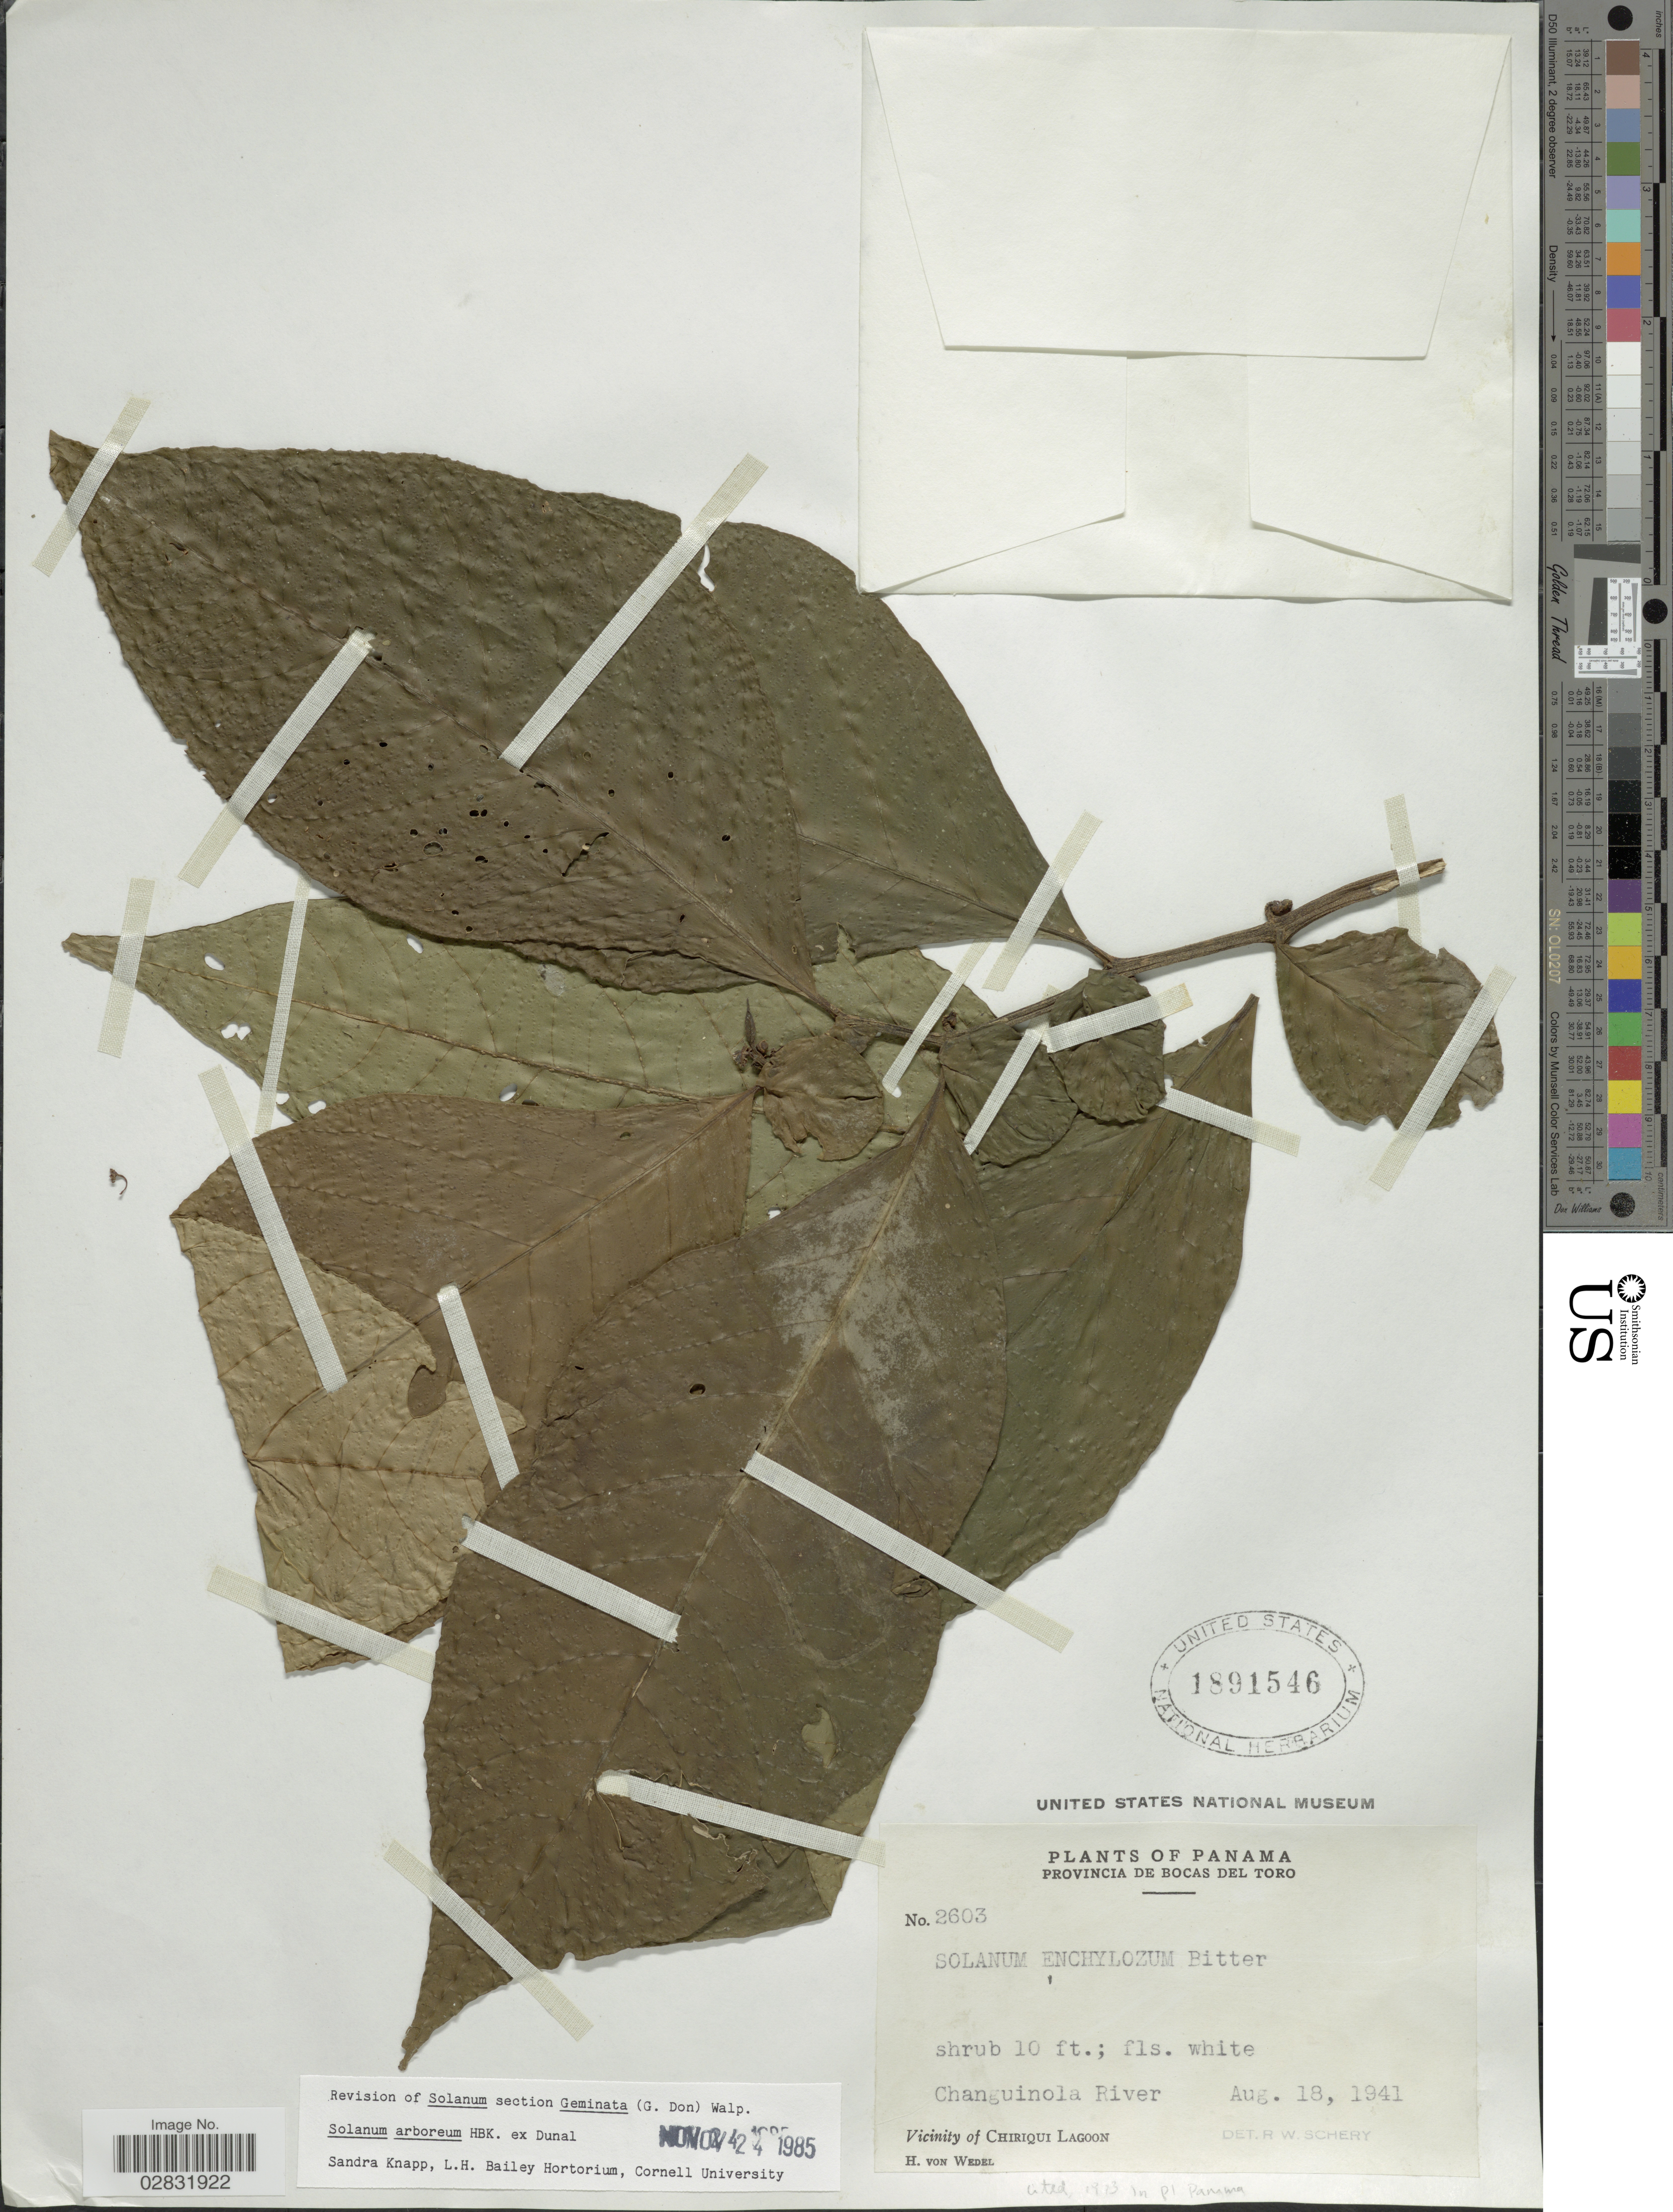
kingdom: Plantae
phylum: Tracheophyta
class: Magnoliopsida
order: Solanales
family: Solanaceae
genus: Solanum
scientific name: Solanum arboreum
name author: Dunal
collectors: H. von Wedel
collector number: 2603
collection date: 1941-08-18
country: Panama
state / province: Bocas del Toro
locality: Provincia de Bocas del Toro. Changuinola River. Vicinity of Chiriqui Lagoon.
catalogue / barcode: US 1891546